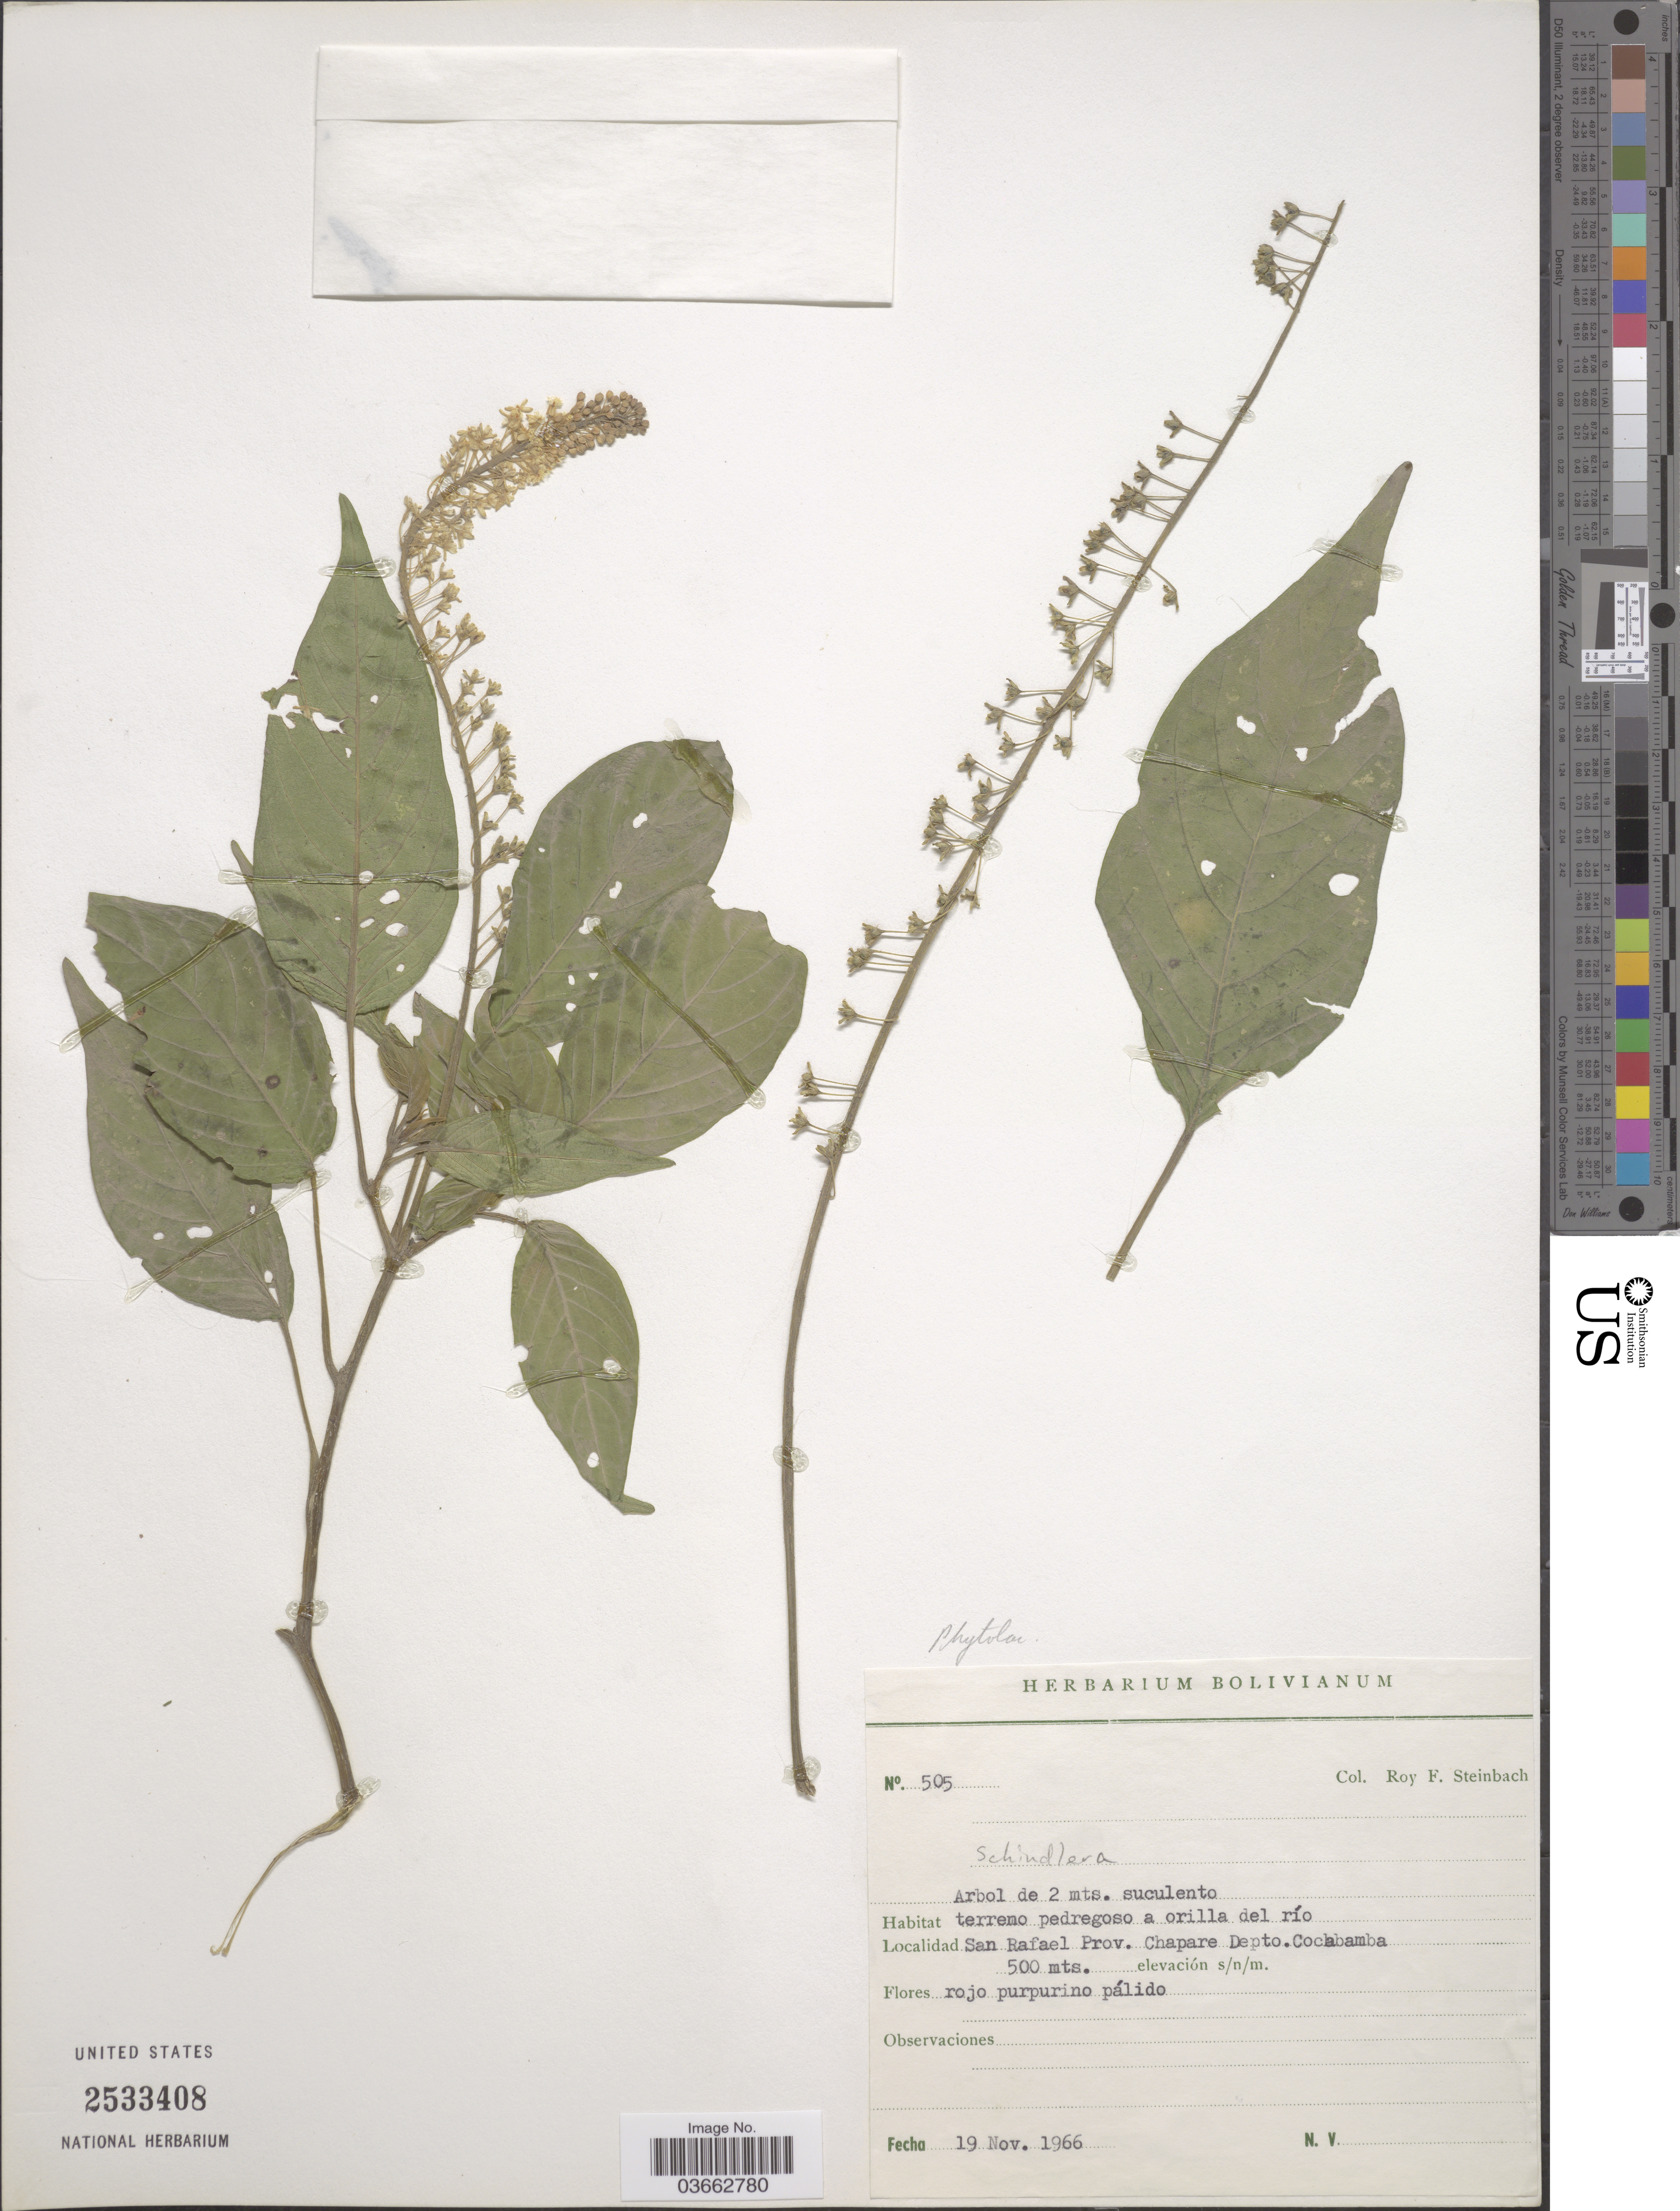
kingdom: Plantae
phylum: Tracheophyta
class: Magnoliopsida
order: Caryophyllales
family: Phytolaccaceae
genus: Schindleria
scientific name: Schindleria sp.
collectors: R. F. Steinbach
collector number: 505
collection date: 1966-11-19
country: Bolivia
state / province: Cochabamba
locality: San Rafael Prov. Chapare Depto. Cochabamba.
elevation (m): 500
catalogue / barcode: US 2533408